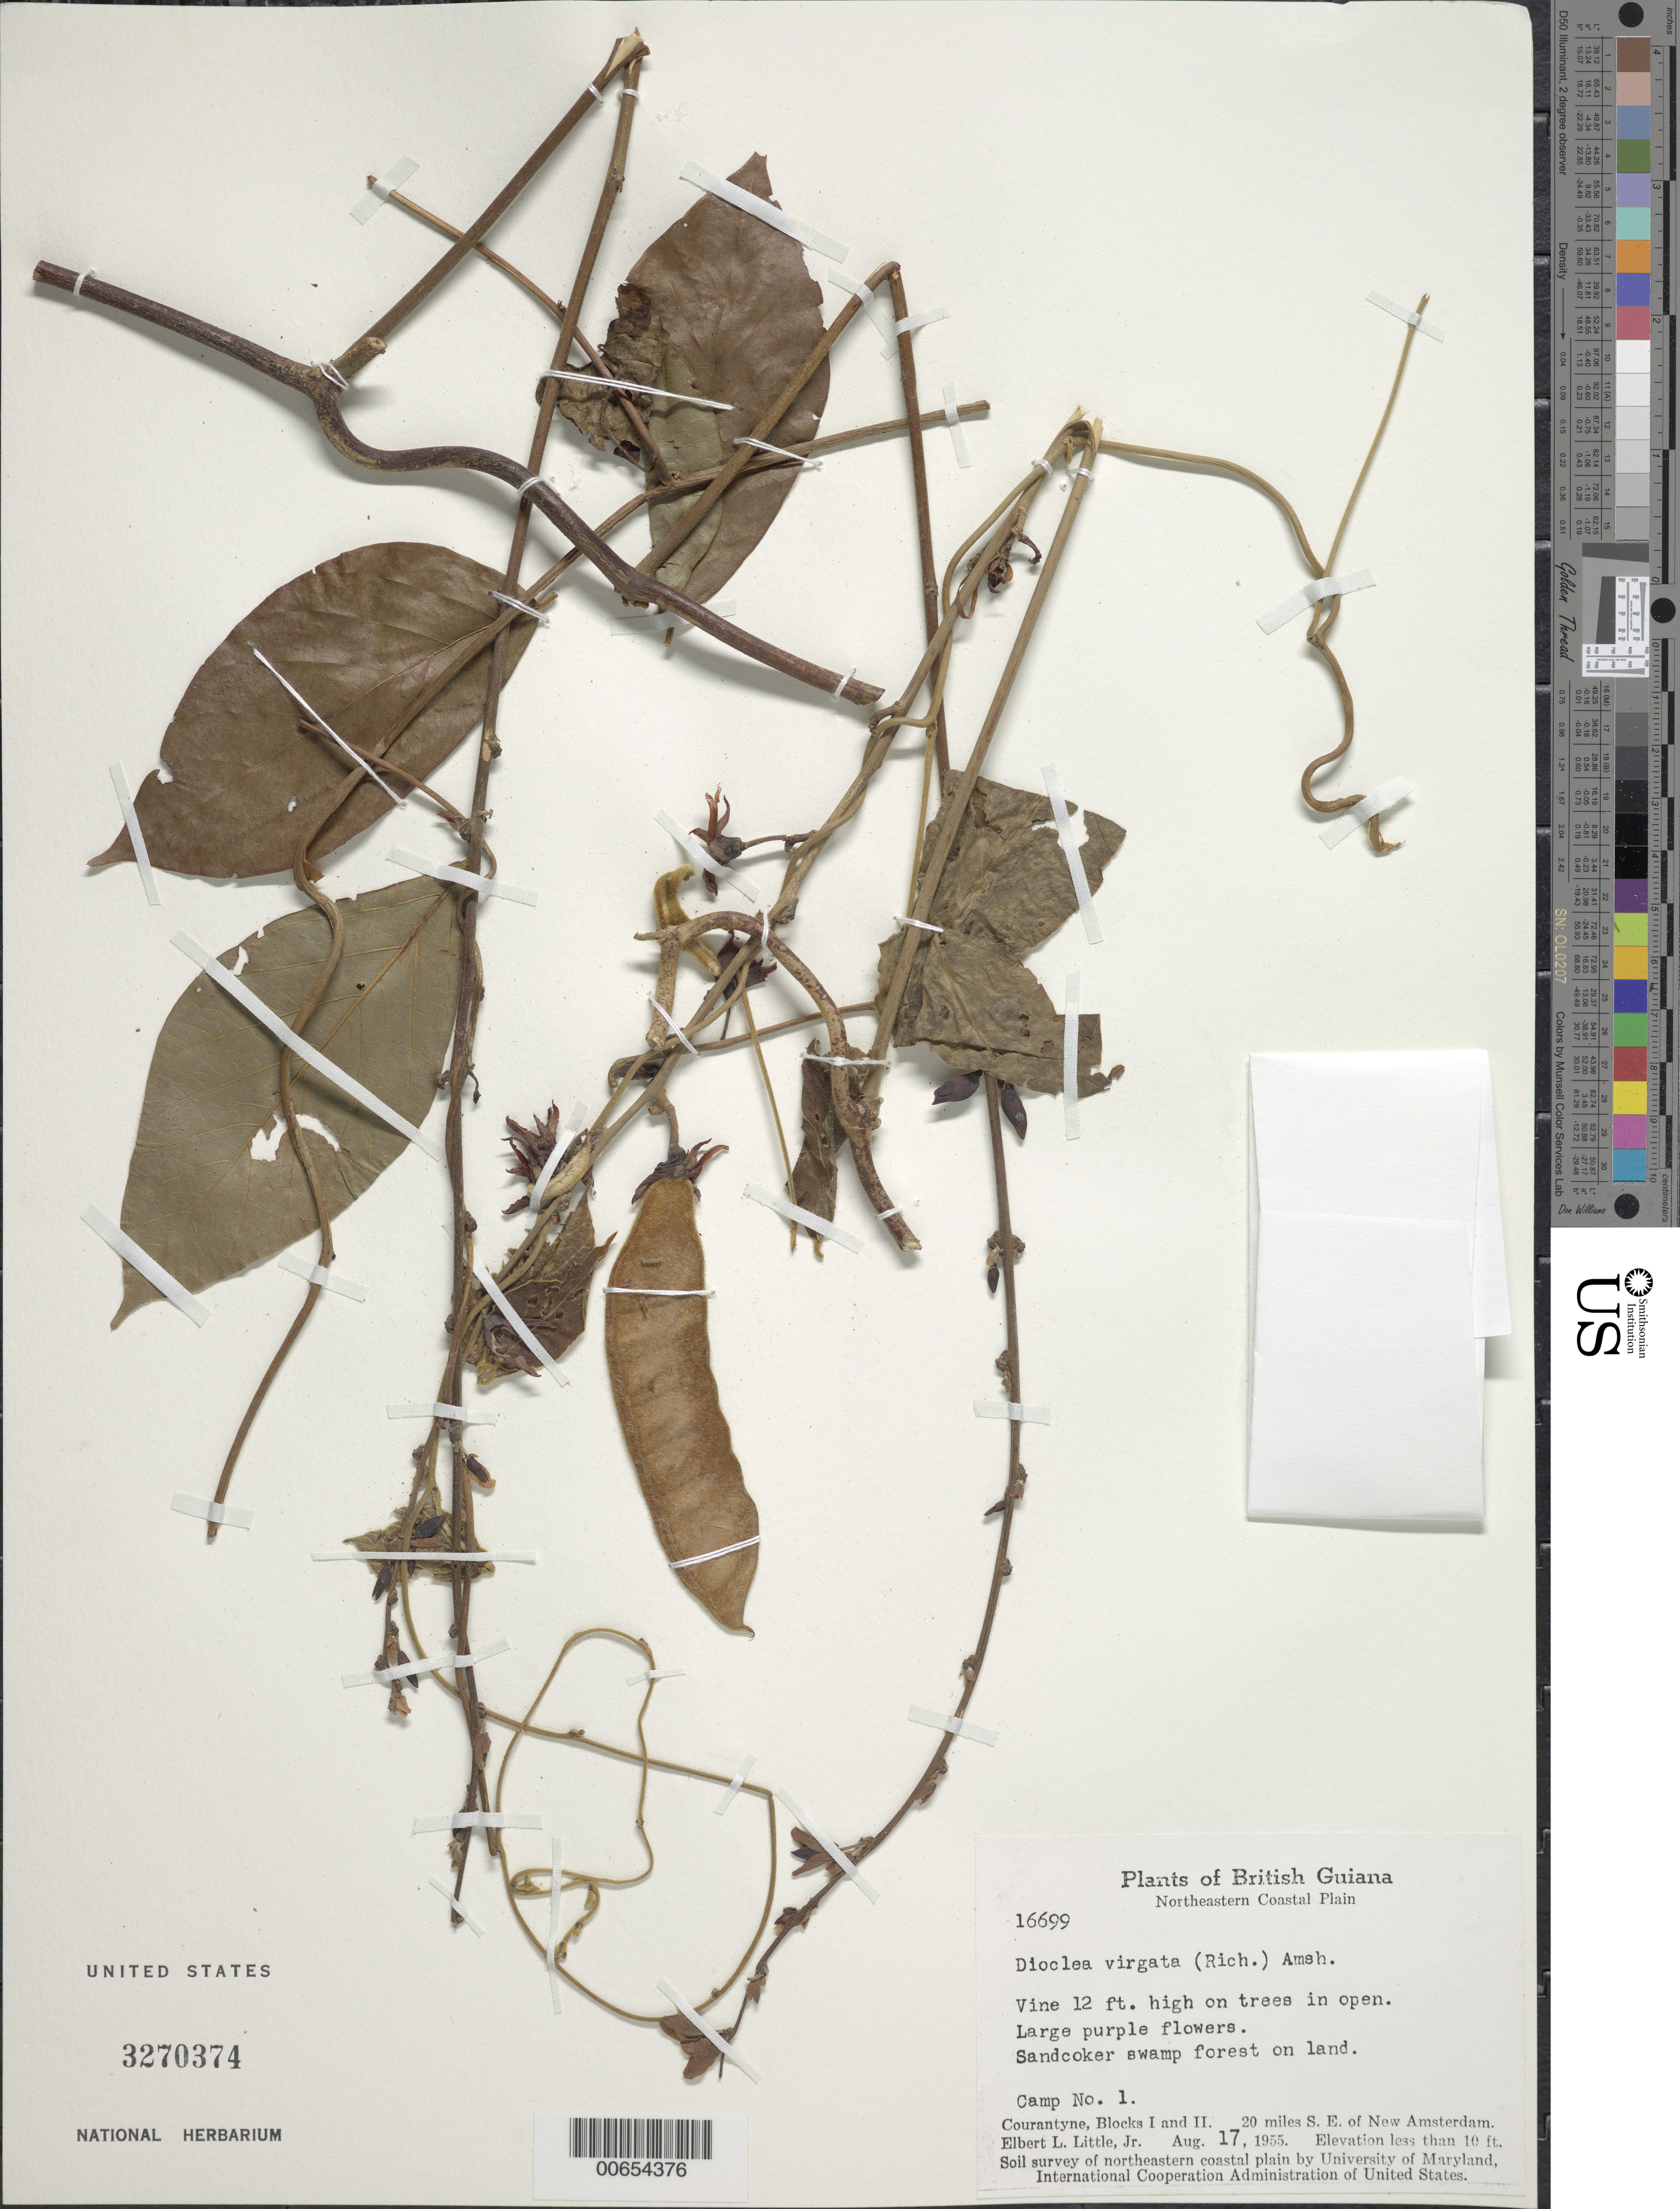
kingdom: Plantae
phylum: Tracheophyta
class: Magnoliopsida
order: Fabales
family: Fabaceae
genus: Dioclea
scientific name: Dioclea virgata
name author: (Rich.) Amshoff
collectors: E. L. Little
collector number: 16699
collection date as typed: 17-Aug-55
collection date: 1955-08-17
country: Guyana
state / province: E. Berbice-Corentyne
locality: Courantyne, Blocks I & II. 20 mi. SE of New Amsterdam, Camp No. 1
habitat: On trees in open, sandcoker swamp forest on land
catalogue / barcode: US 3270374